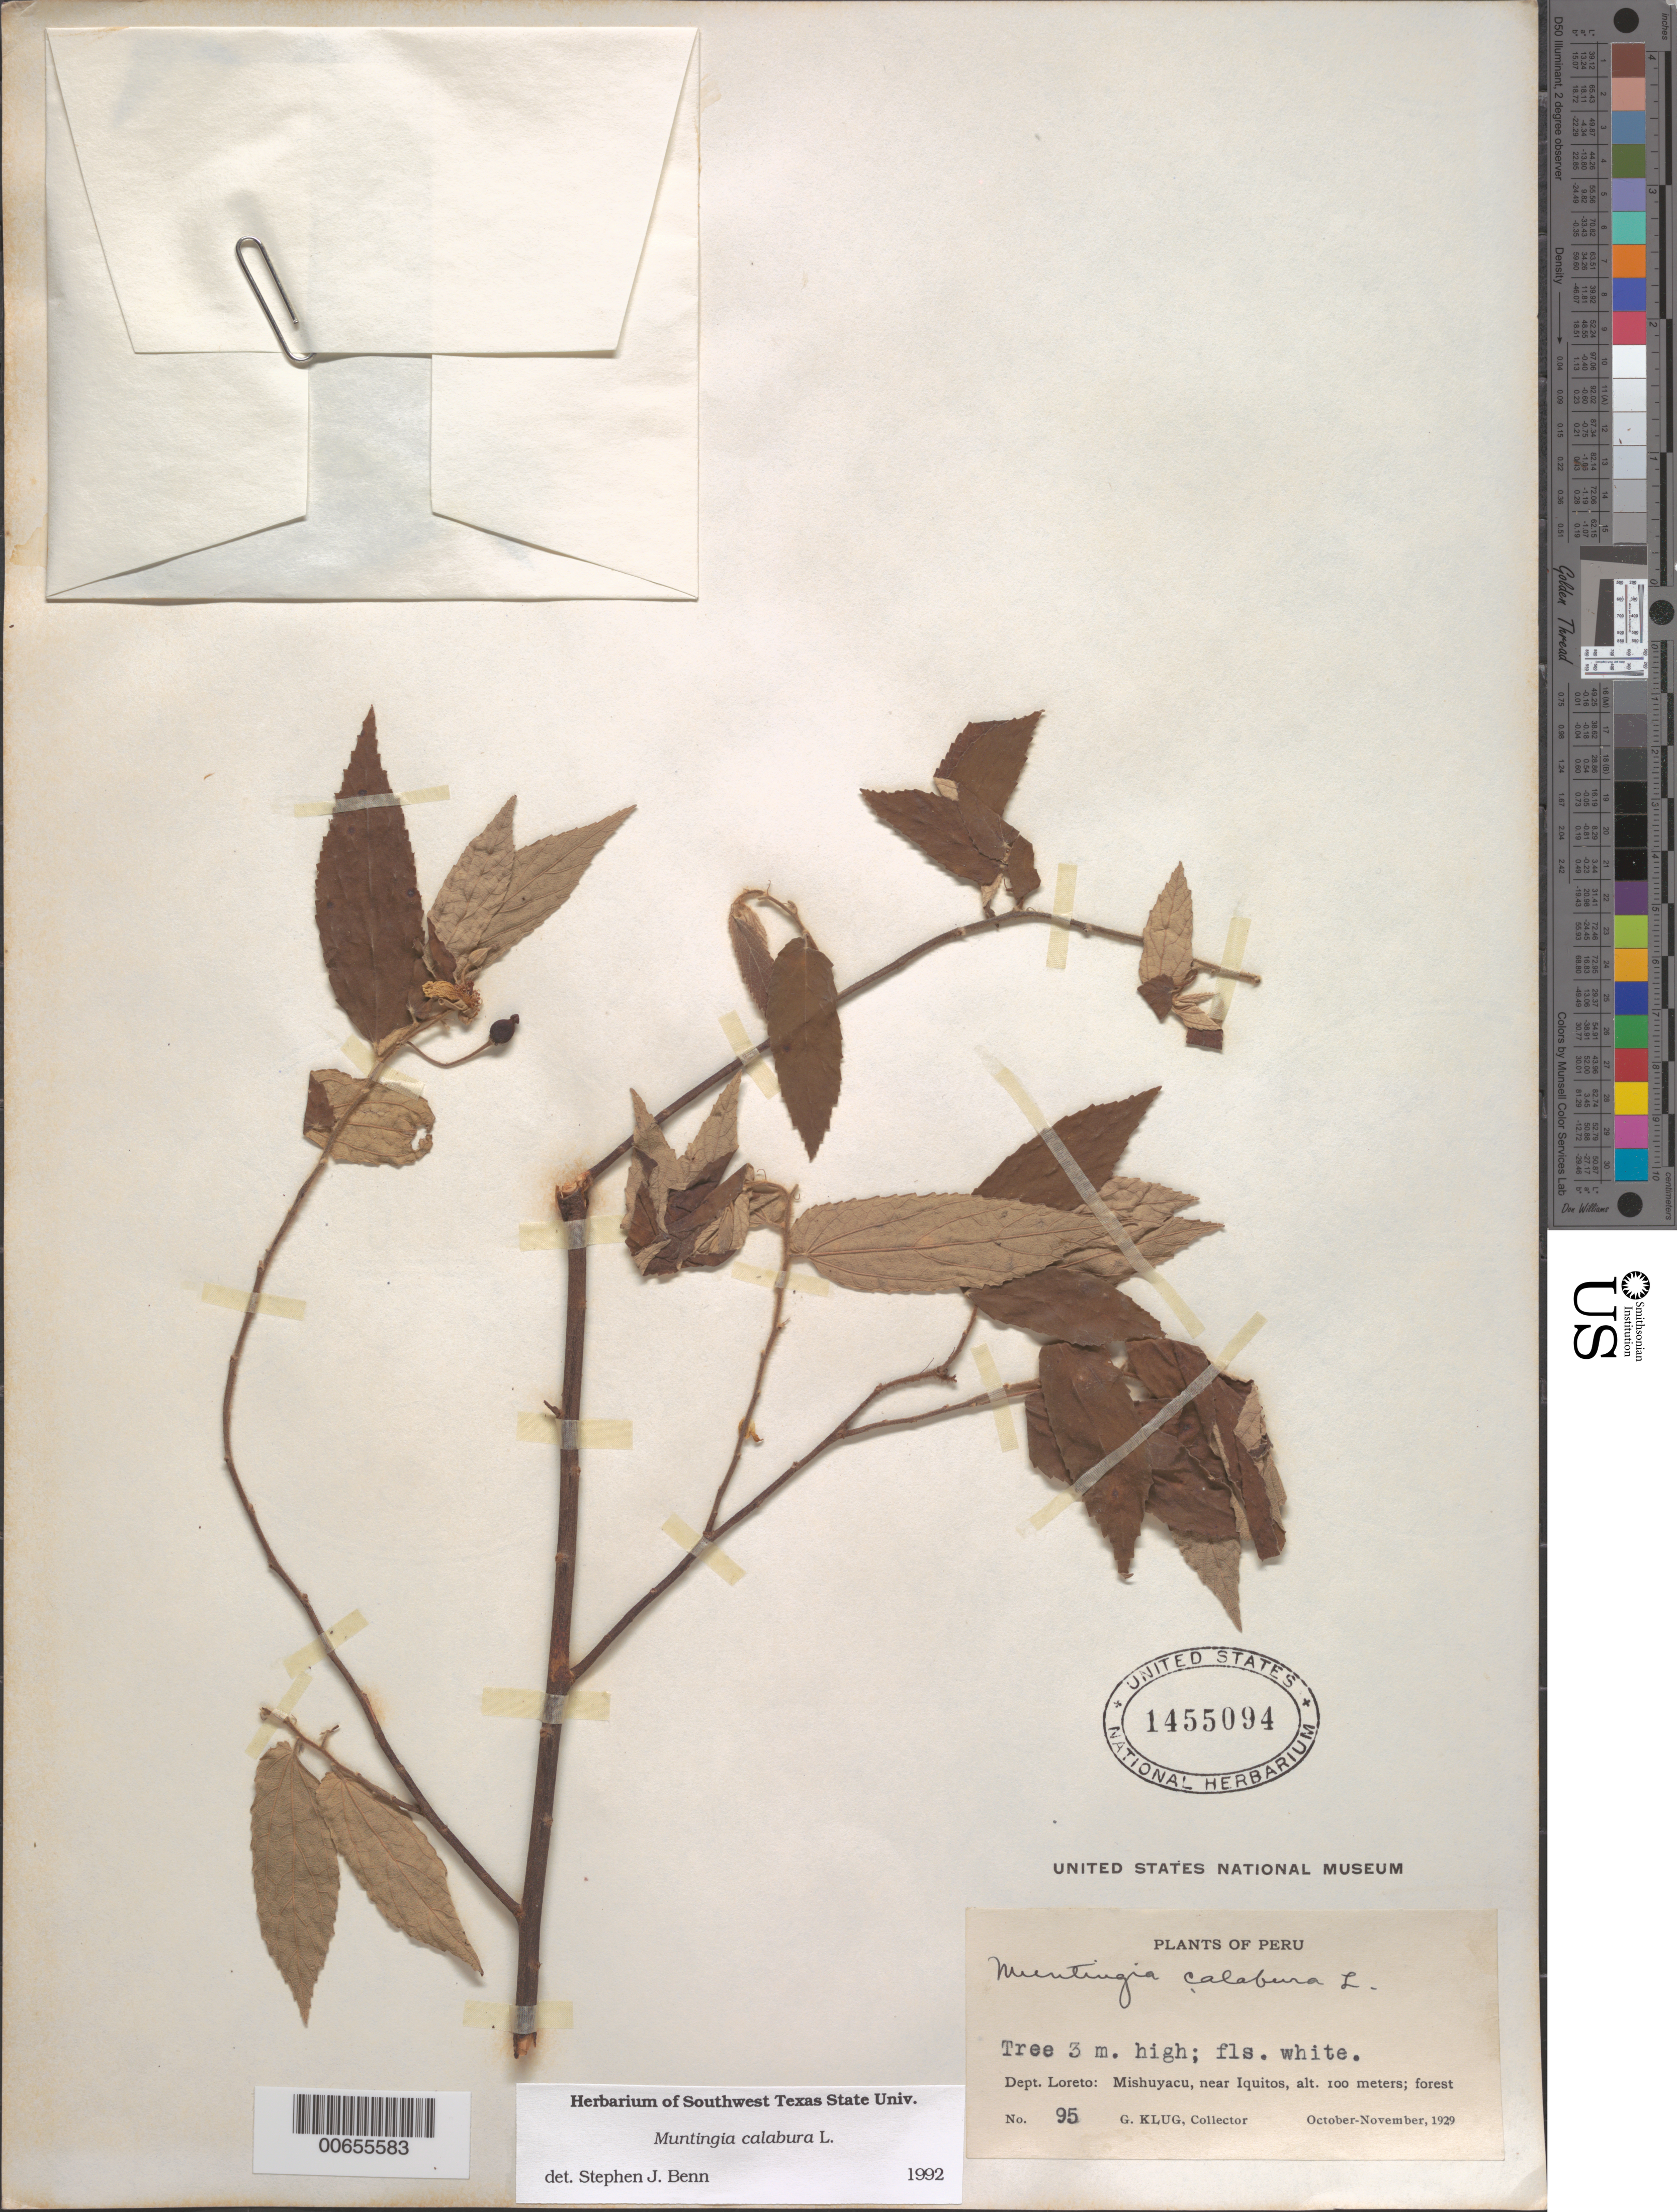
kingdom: Plantae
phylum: Tracheophyta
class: Magnoliopsida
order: Malvales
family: Muntingiaceae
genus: Muntingia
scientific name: Muntingia calabura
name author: L.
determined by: Benn, S. J.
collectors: G. Klug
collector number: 95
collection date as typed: Oct 1929 to -- Nov 1929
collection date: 1929-10/1929-11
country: Peru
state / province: Loreto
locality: Mishuyacu, near Iquitos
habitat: Forest.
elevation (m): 100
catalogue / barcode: US 1455094